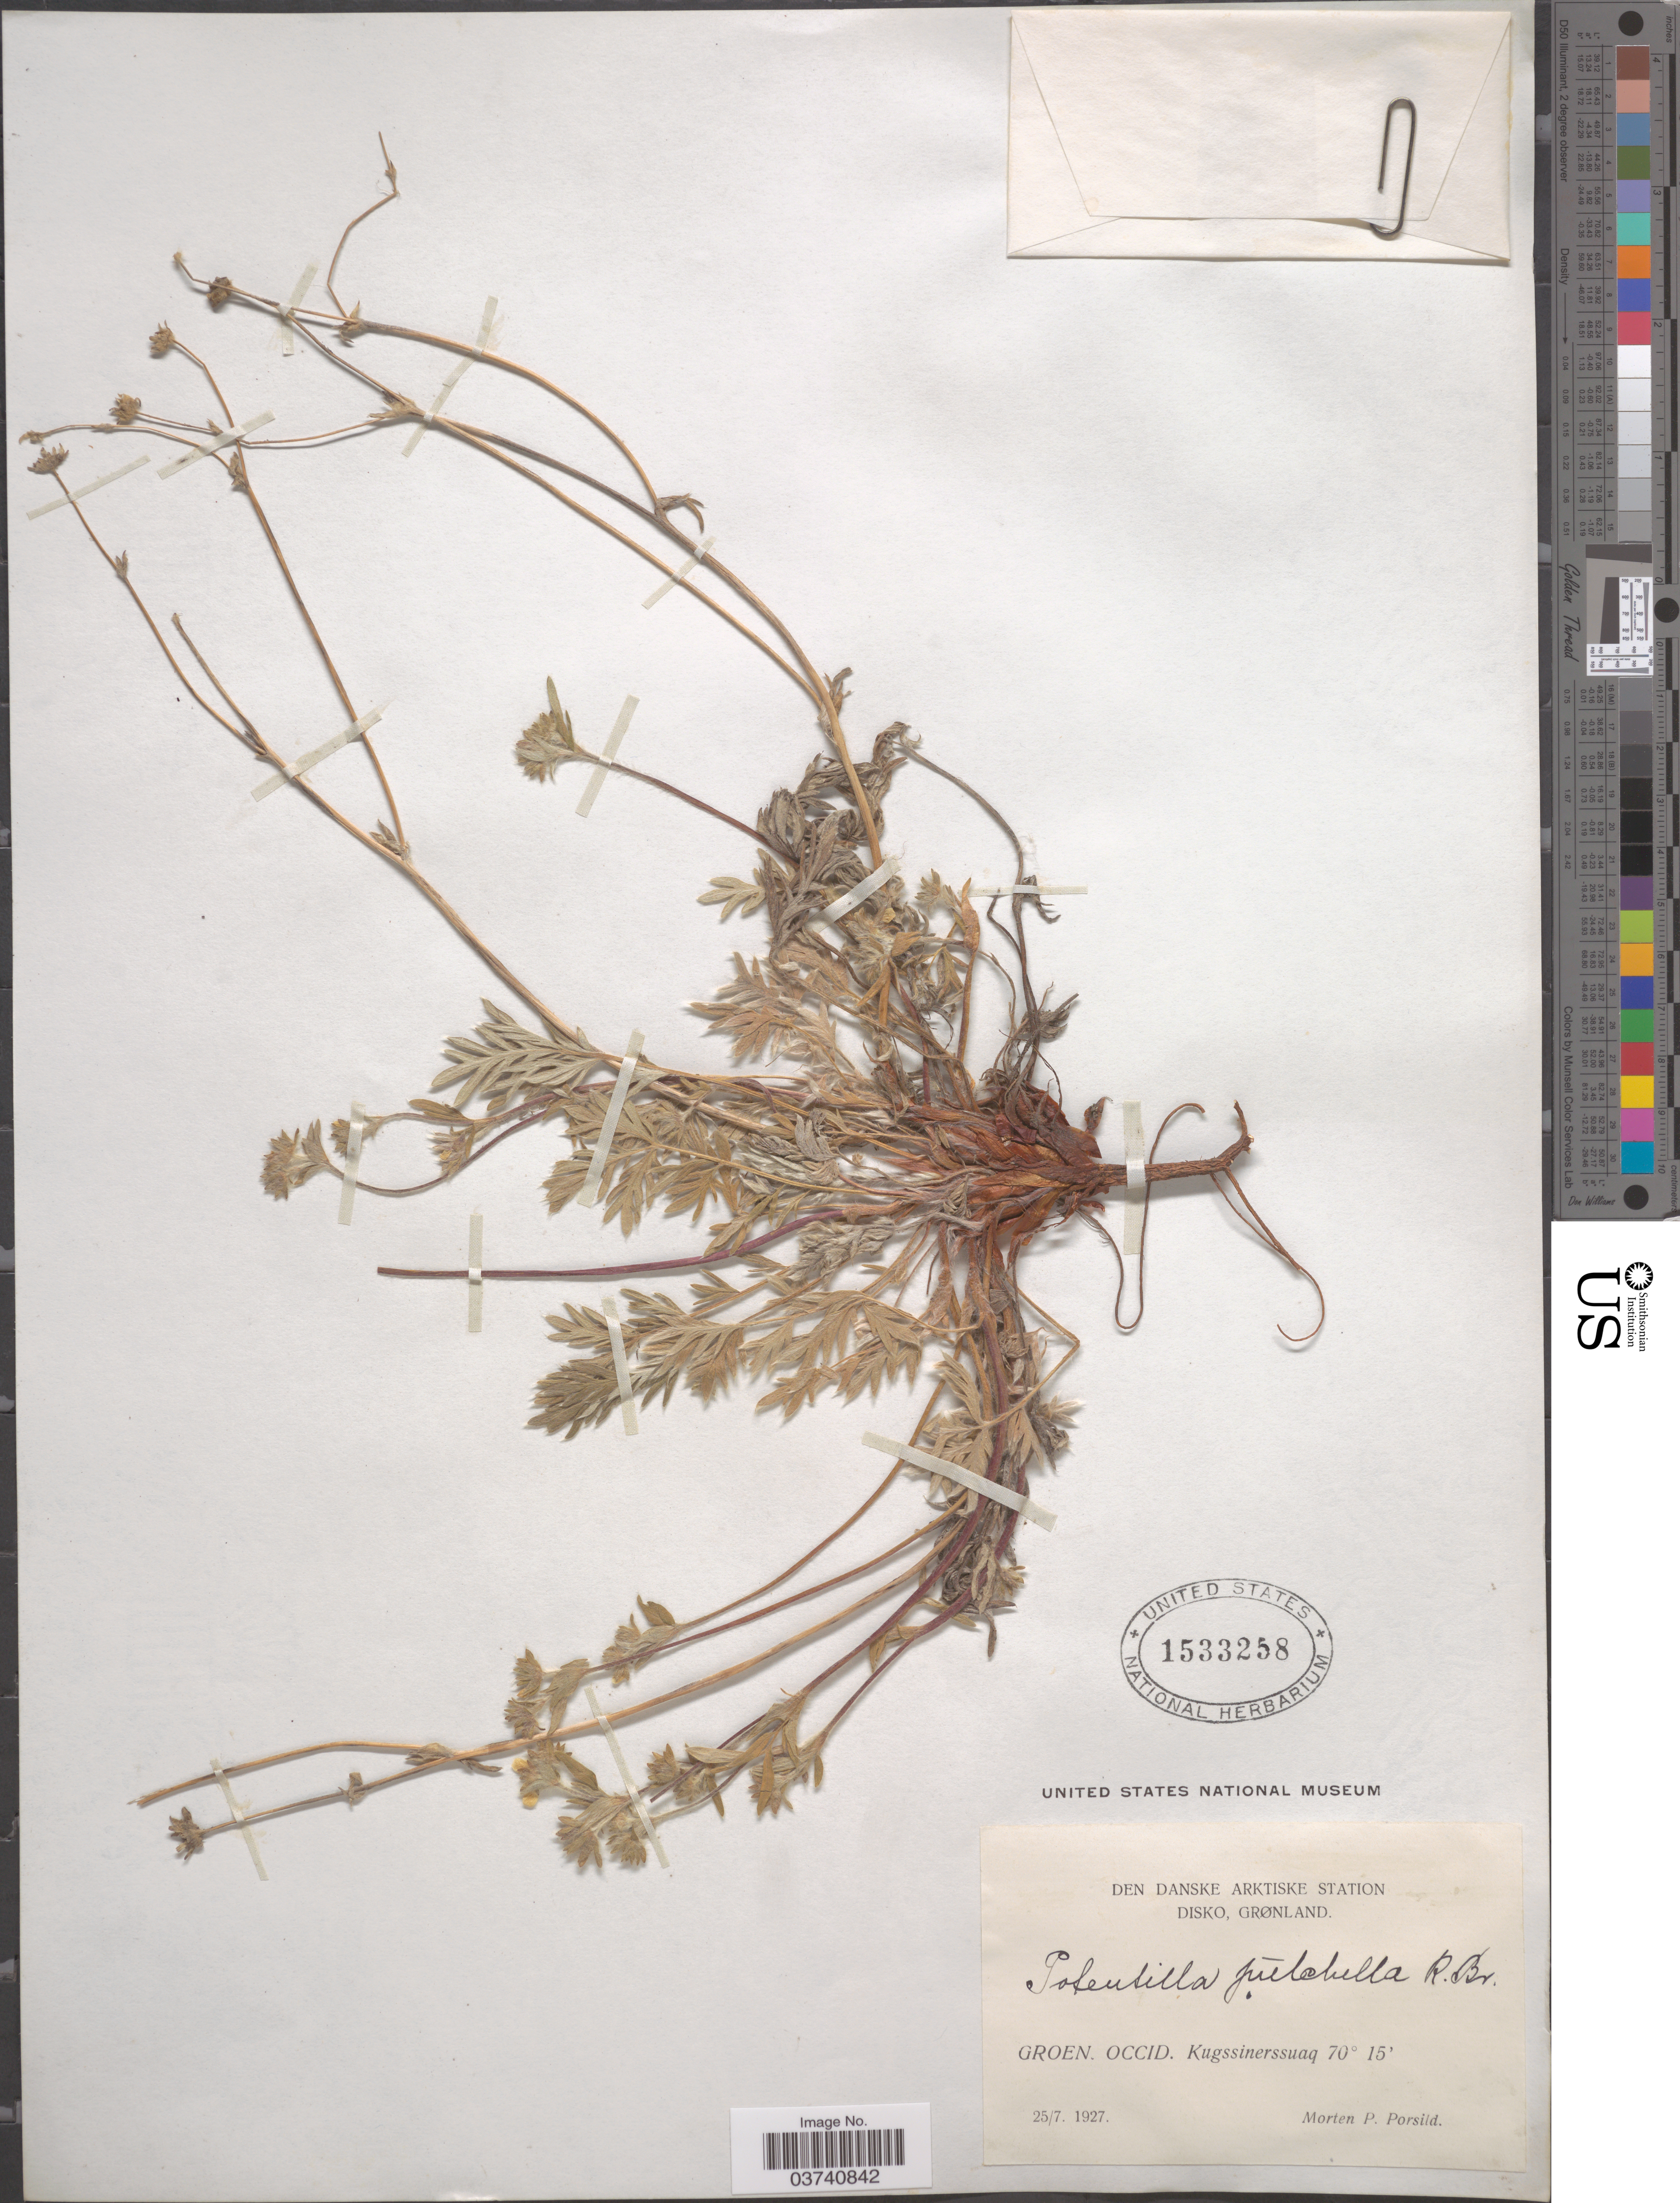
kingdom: Plantae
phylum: Tracheophyta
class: Magnoliopsida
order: Rosales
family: Rosaceae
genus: Potentilla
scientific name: Potentilla pulchella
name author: R. Br.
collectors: M. P. Porsild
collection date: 1927-07-25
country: Greenland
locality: Den Danske Arktiske Station. Disko, Grønnland. Groen. Occid. Kugssinerssuaq.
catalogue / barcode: US 1533258